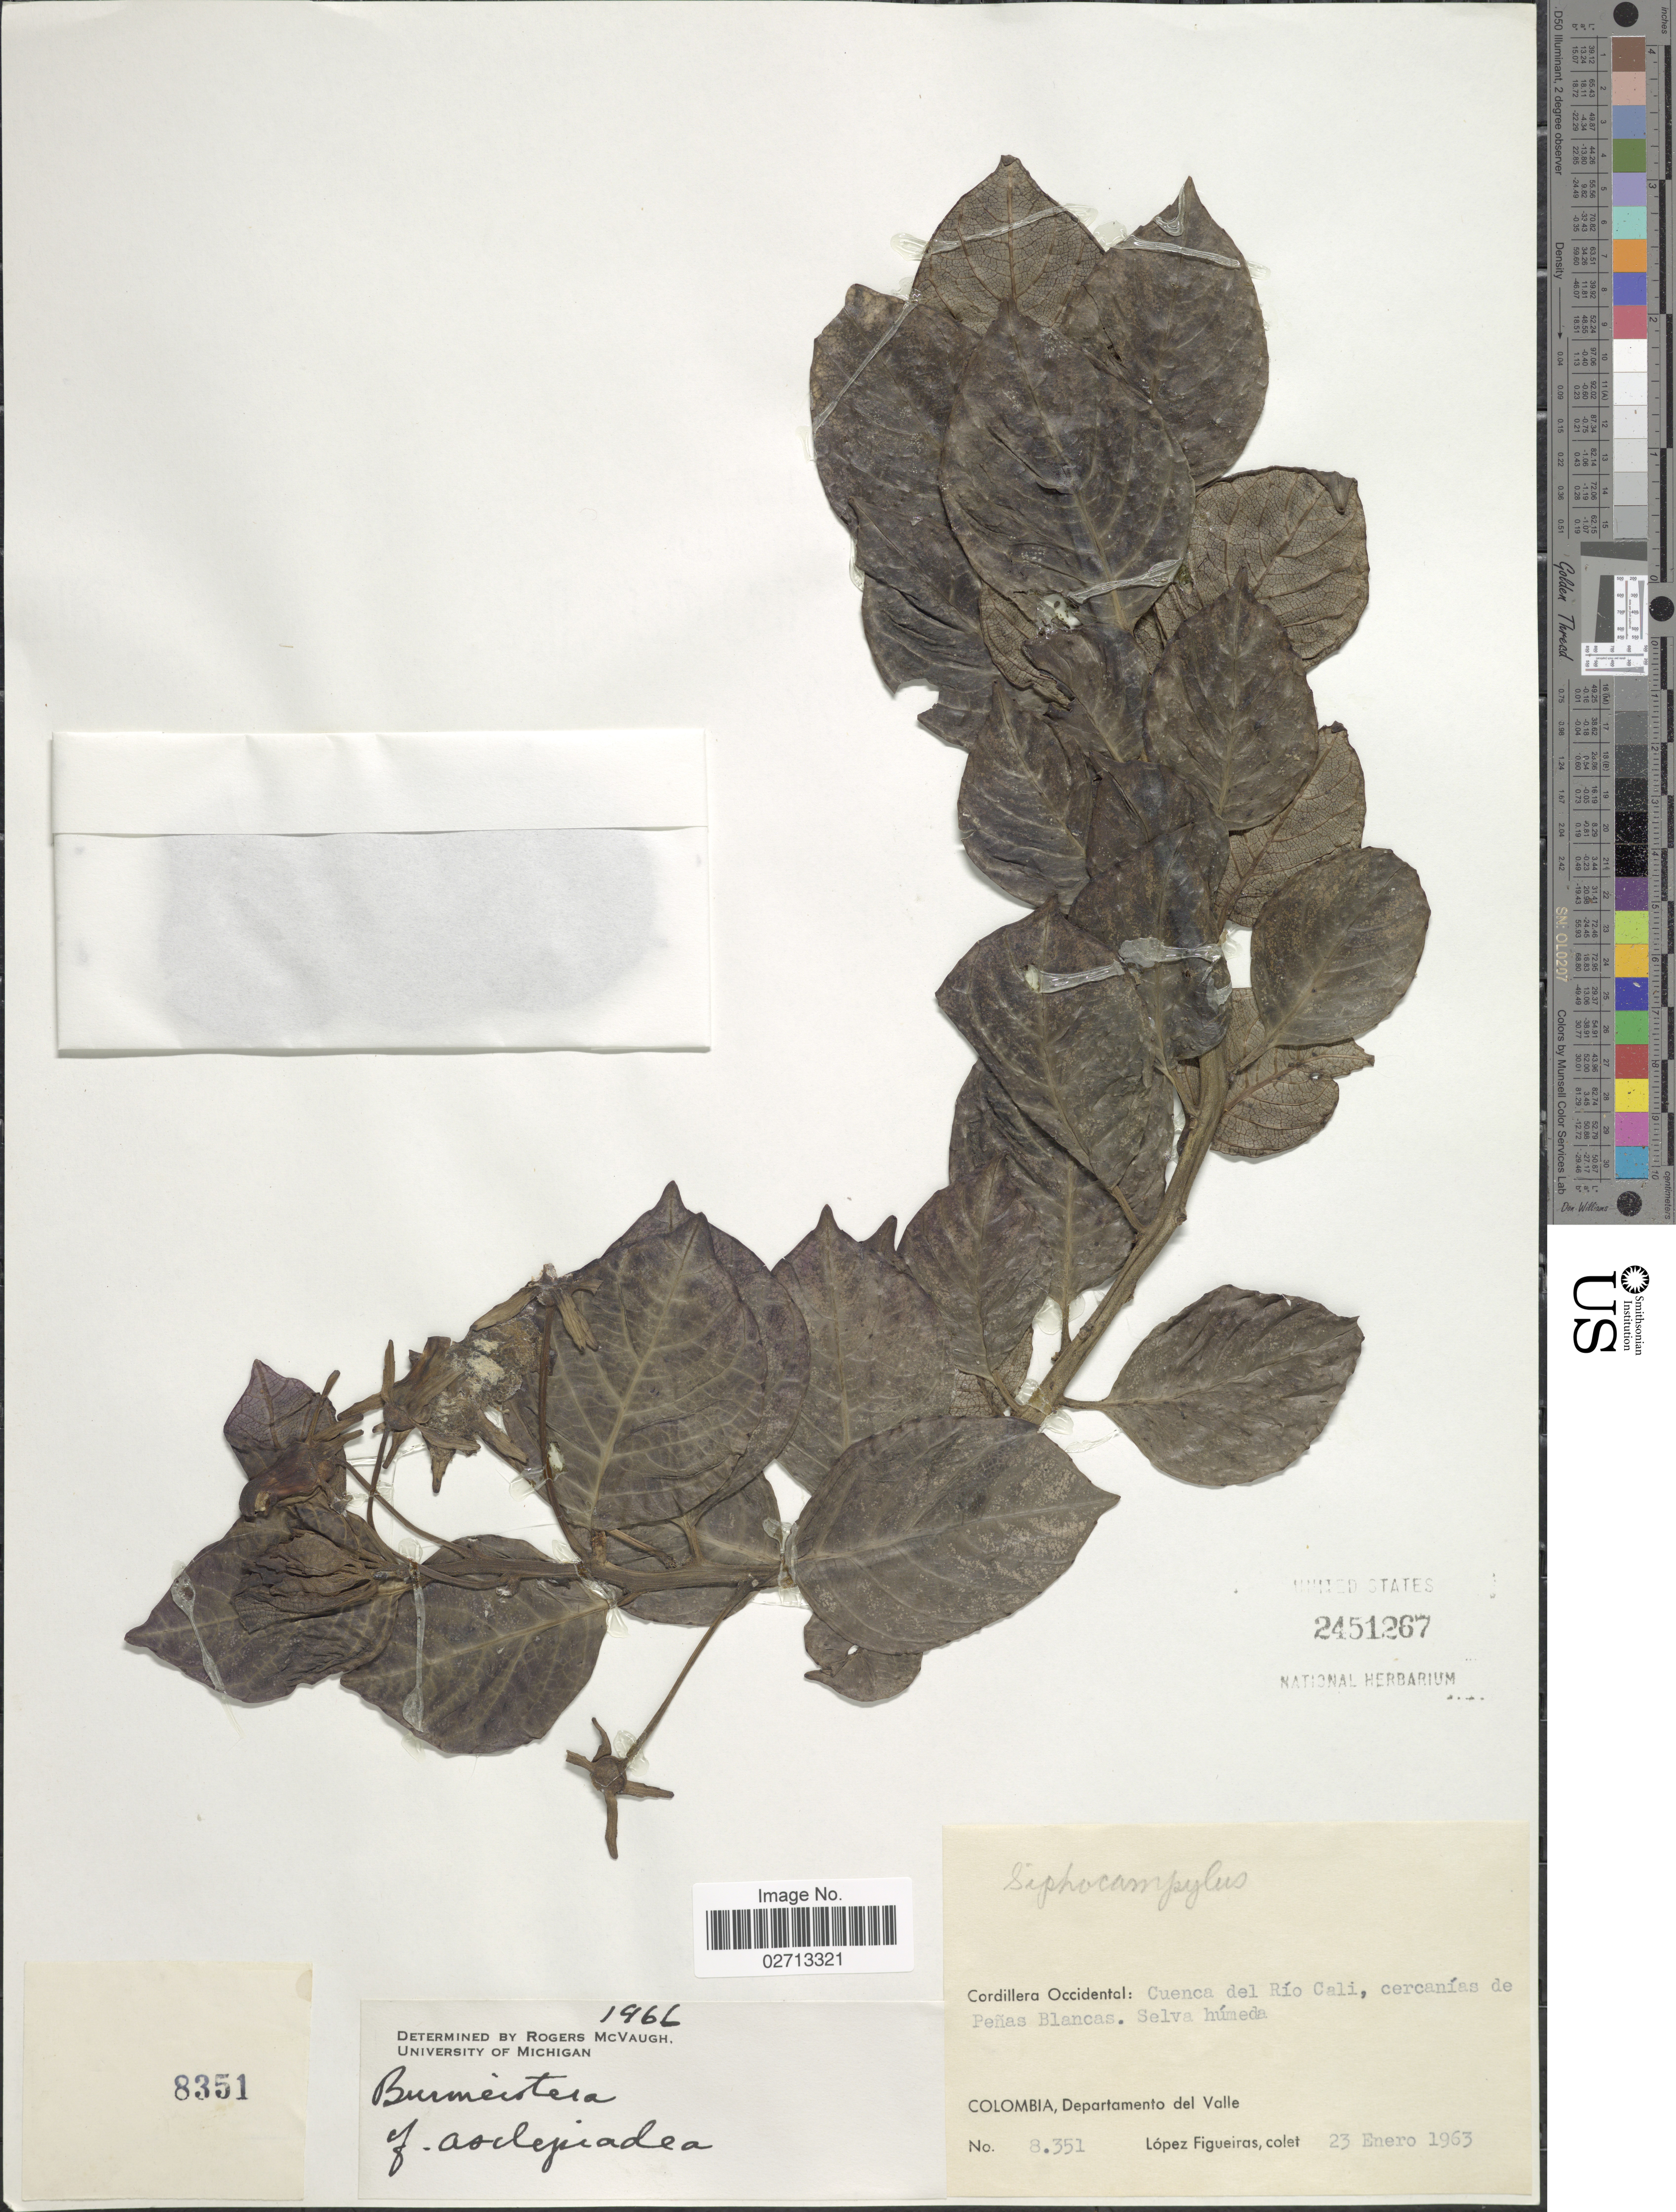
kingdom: Plantae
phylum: Tracheophyta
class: Magnoliopsida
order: Asterales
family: Campanulaceae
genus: Burmeistera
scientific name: Burmeistera sp.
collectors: M. López Figueiras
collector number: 8351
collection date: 1963-01-23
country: Colombia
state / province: Valle del Cauca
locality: Cordillera Occidental: Cuenca del Río Cali, cercanías de Peñas Blancas. Departamento del Valle.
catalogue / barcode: US 2451267